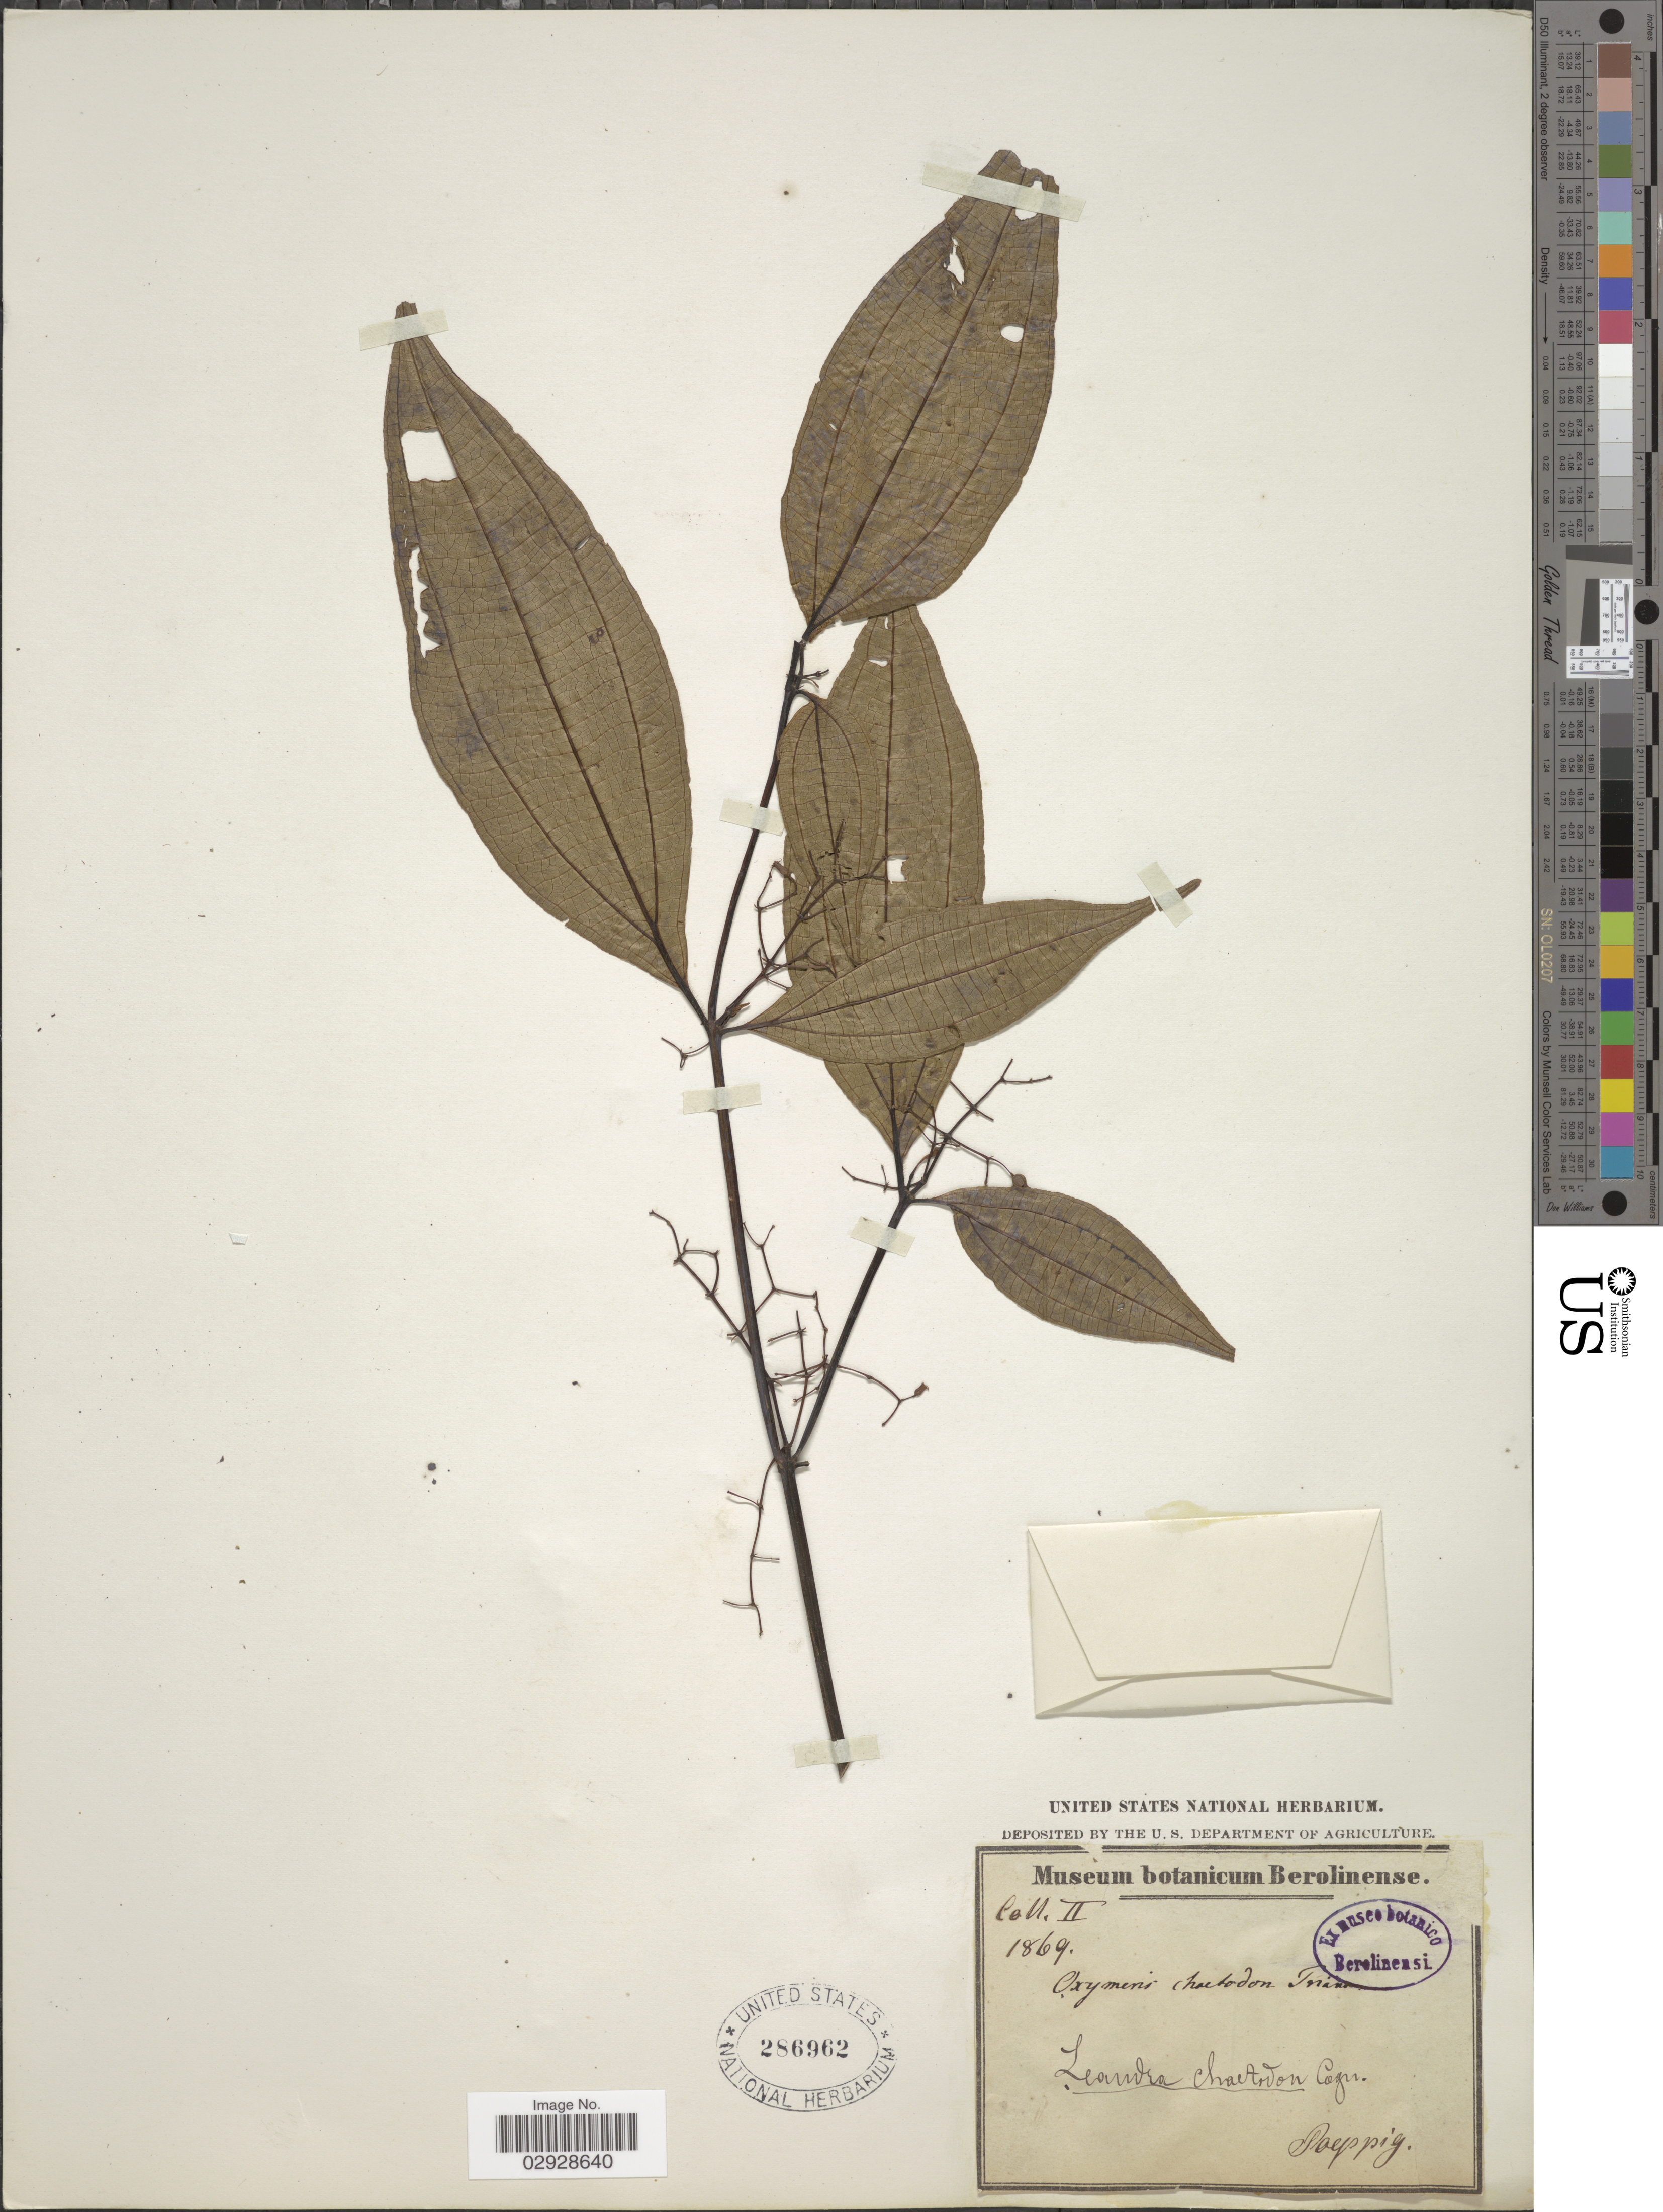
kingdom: Plantae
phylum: Tracheophyta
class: Magnoliopsida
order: Myrtales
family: Melastomataceae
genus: Leandra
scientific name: Leandra chaetodon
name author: (DC.) Cogn.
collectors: Poeppig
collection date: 1869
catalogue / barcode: US 286962